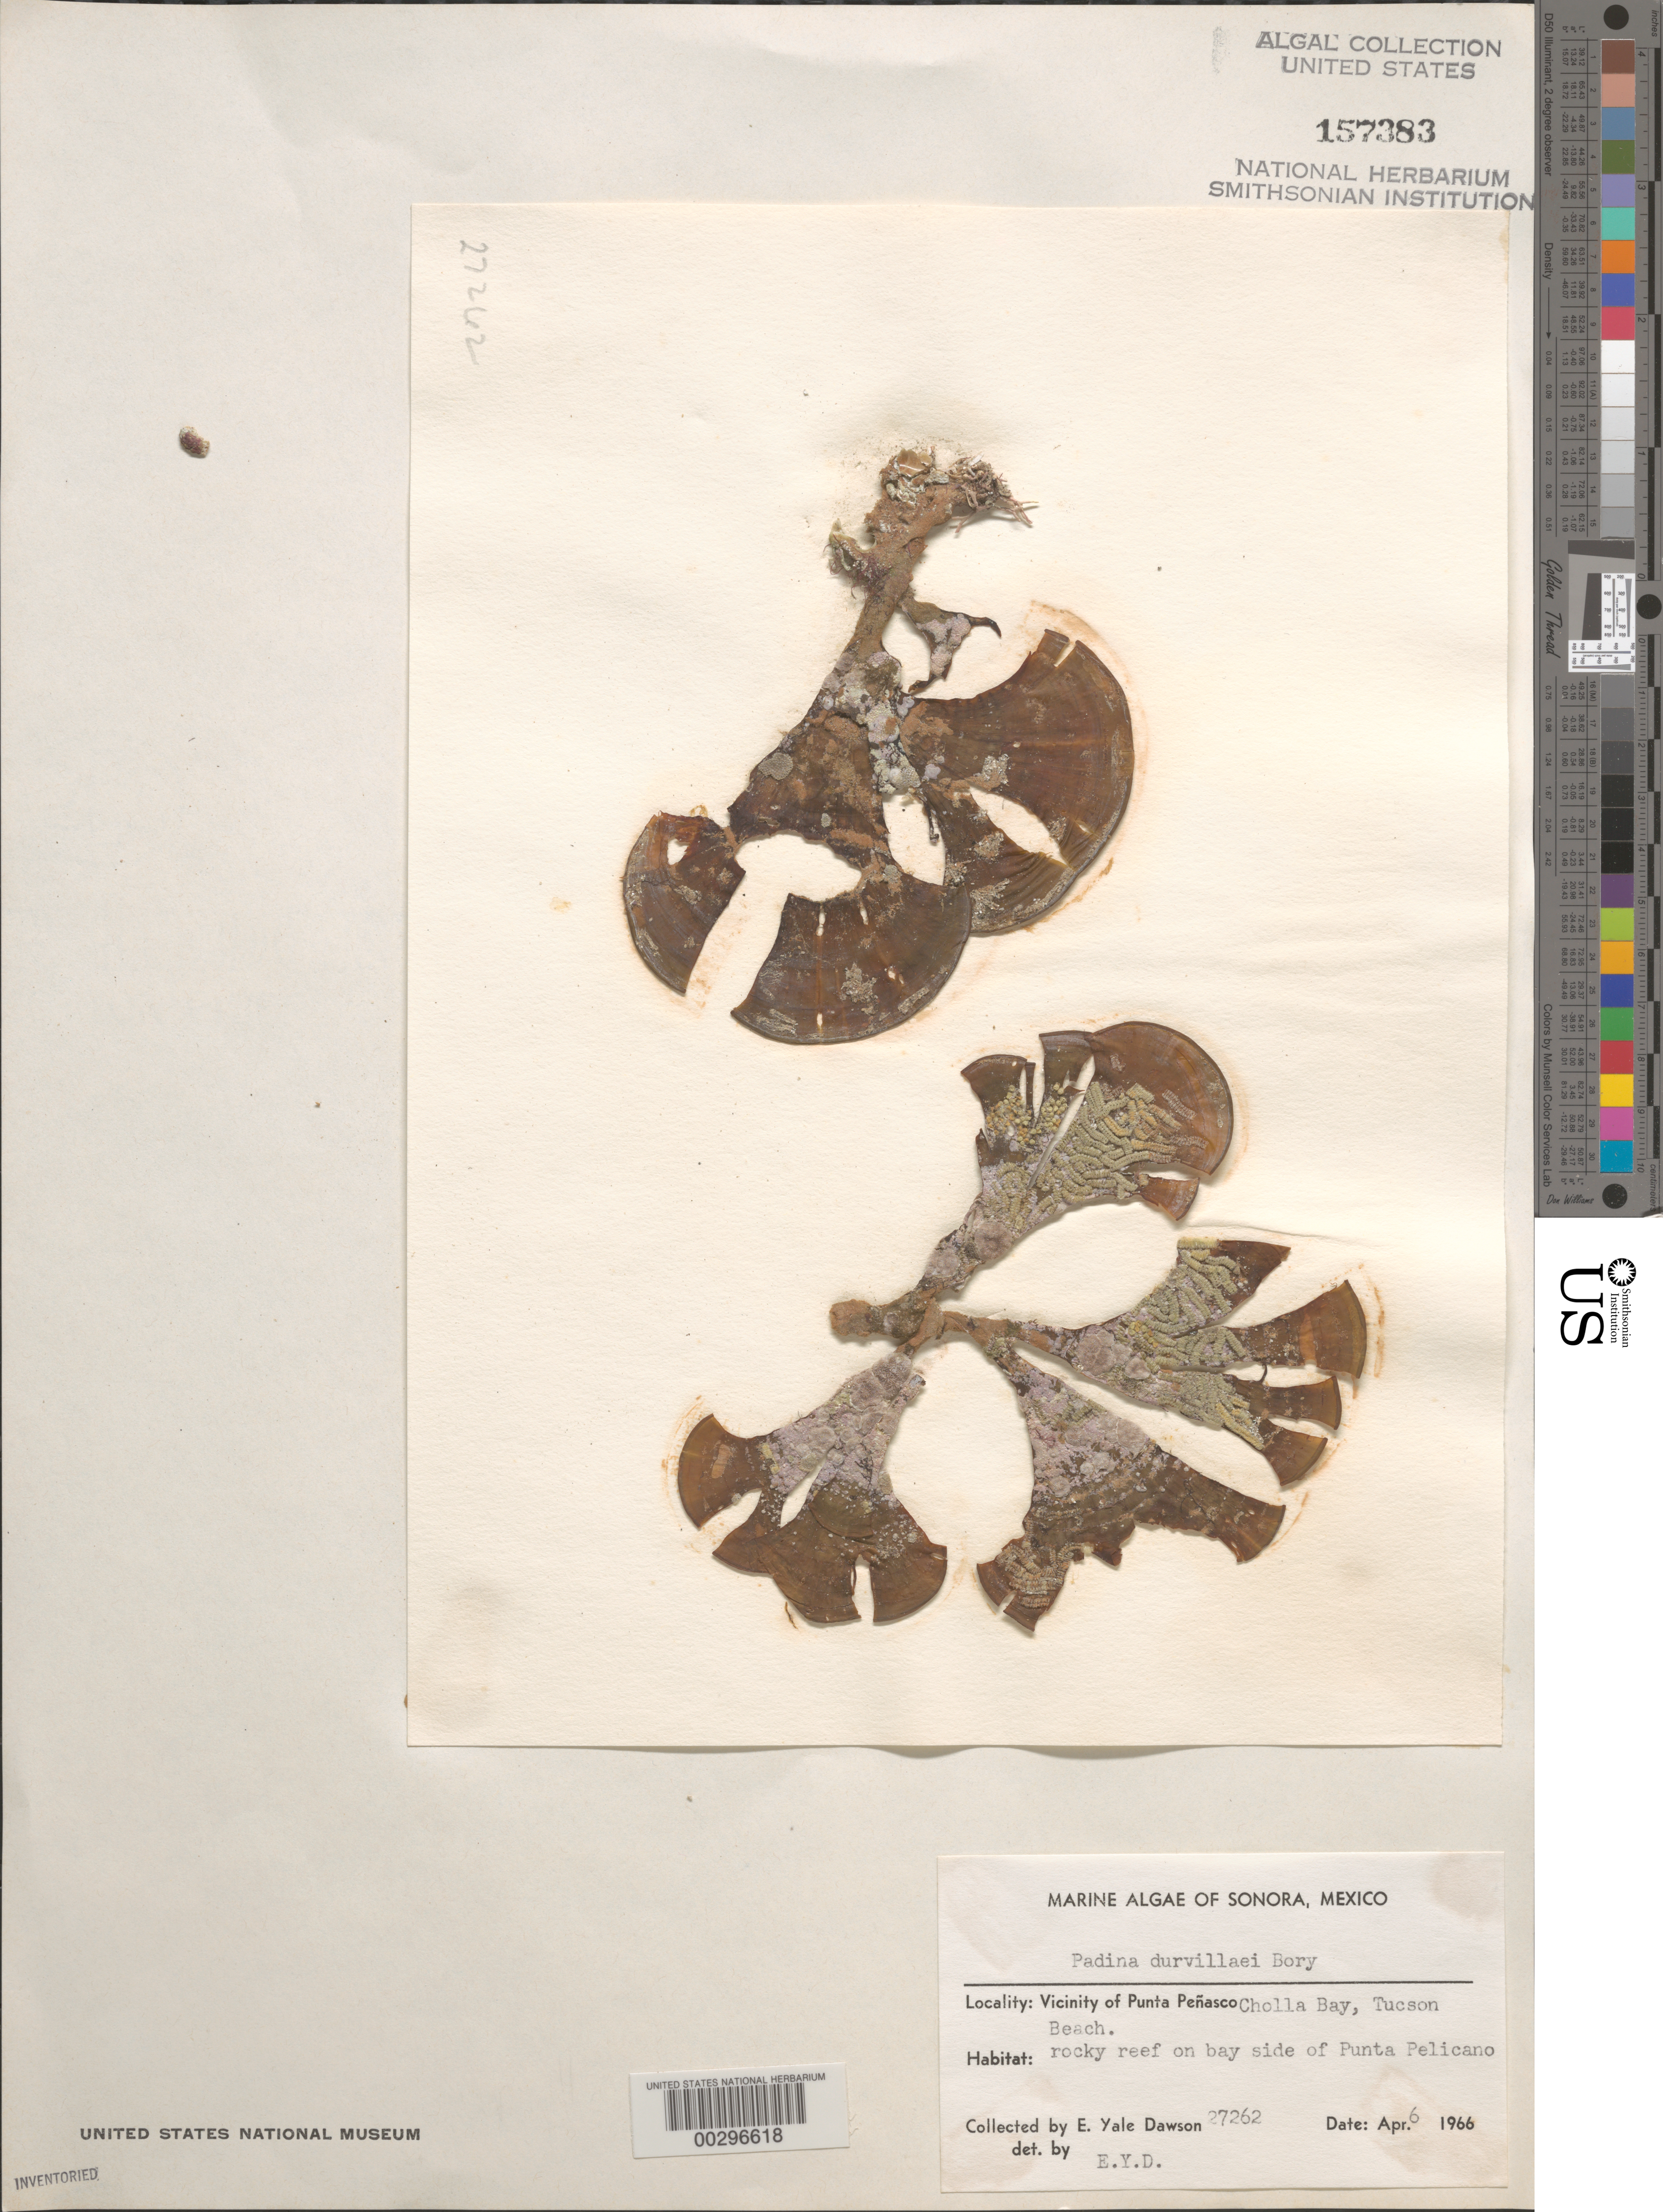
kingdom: Chromista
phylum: Ochrophyta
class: Phaeophyceae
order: Dictyotales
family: Dictyotaceae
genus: Padina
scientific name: Padina durvillaei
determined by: Dawson, E. Y.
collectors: E. Y. Dawson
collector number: EYD 27262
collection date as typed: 06 Apr 1966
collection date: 1966-04-06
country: Mexico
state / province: Sonora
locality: Cholla Bay, Tucson Beach, Punta Pelicano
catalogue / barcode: US 157383